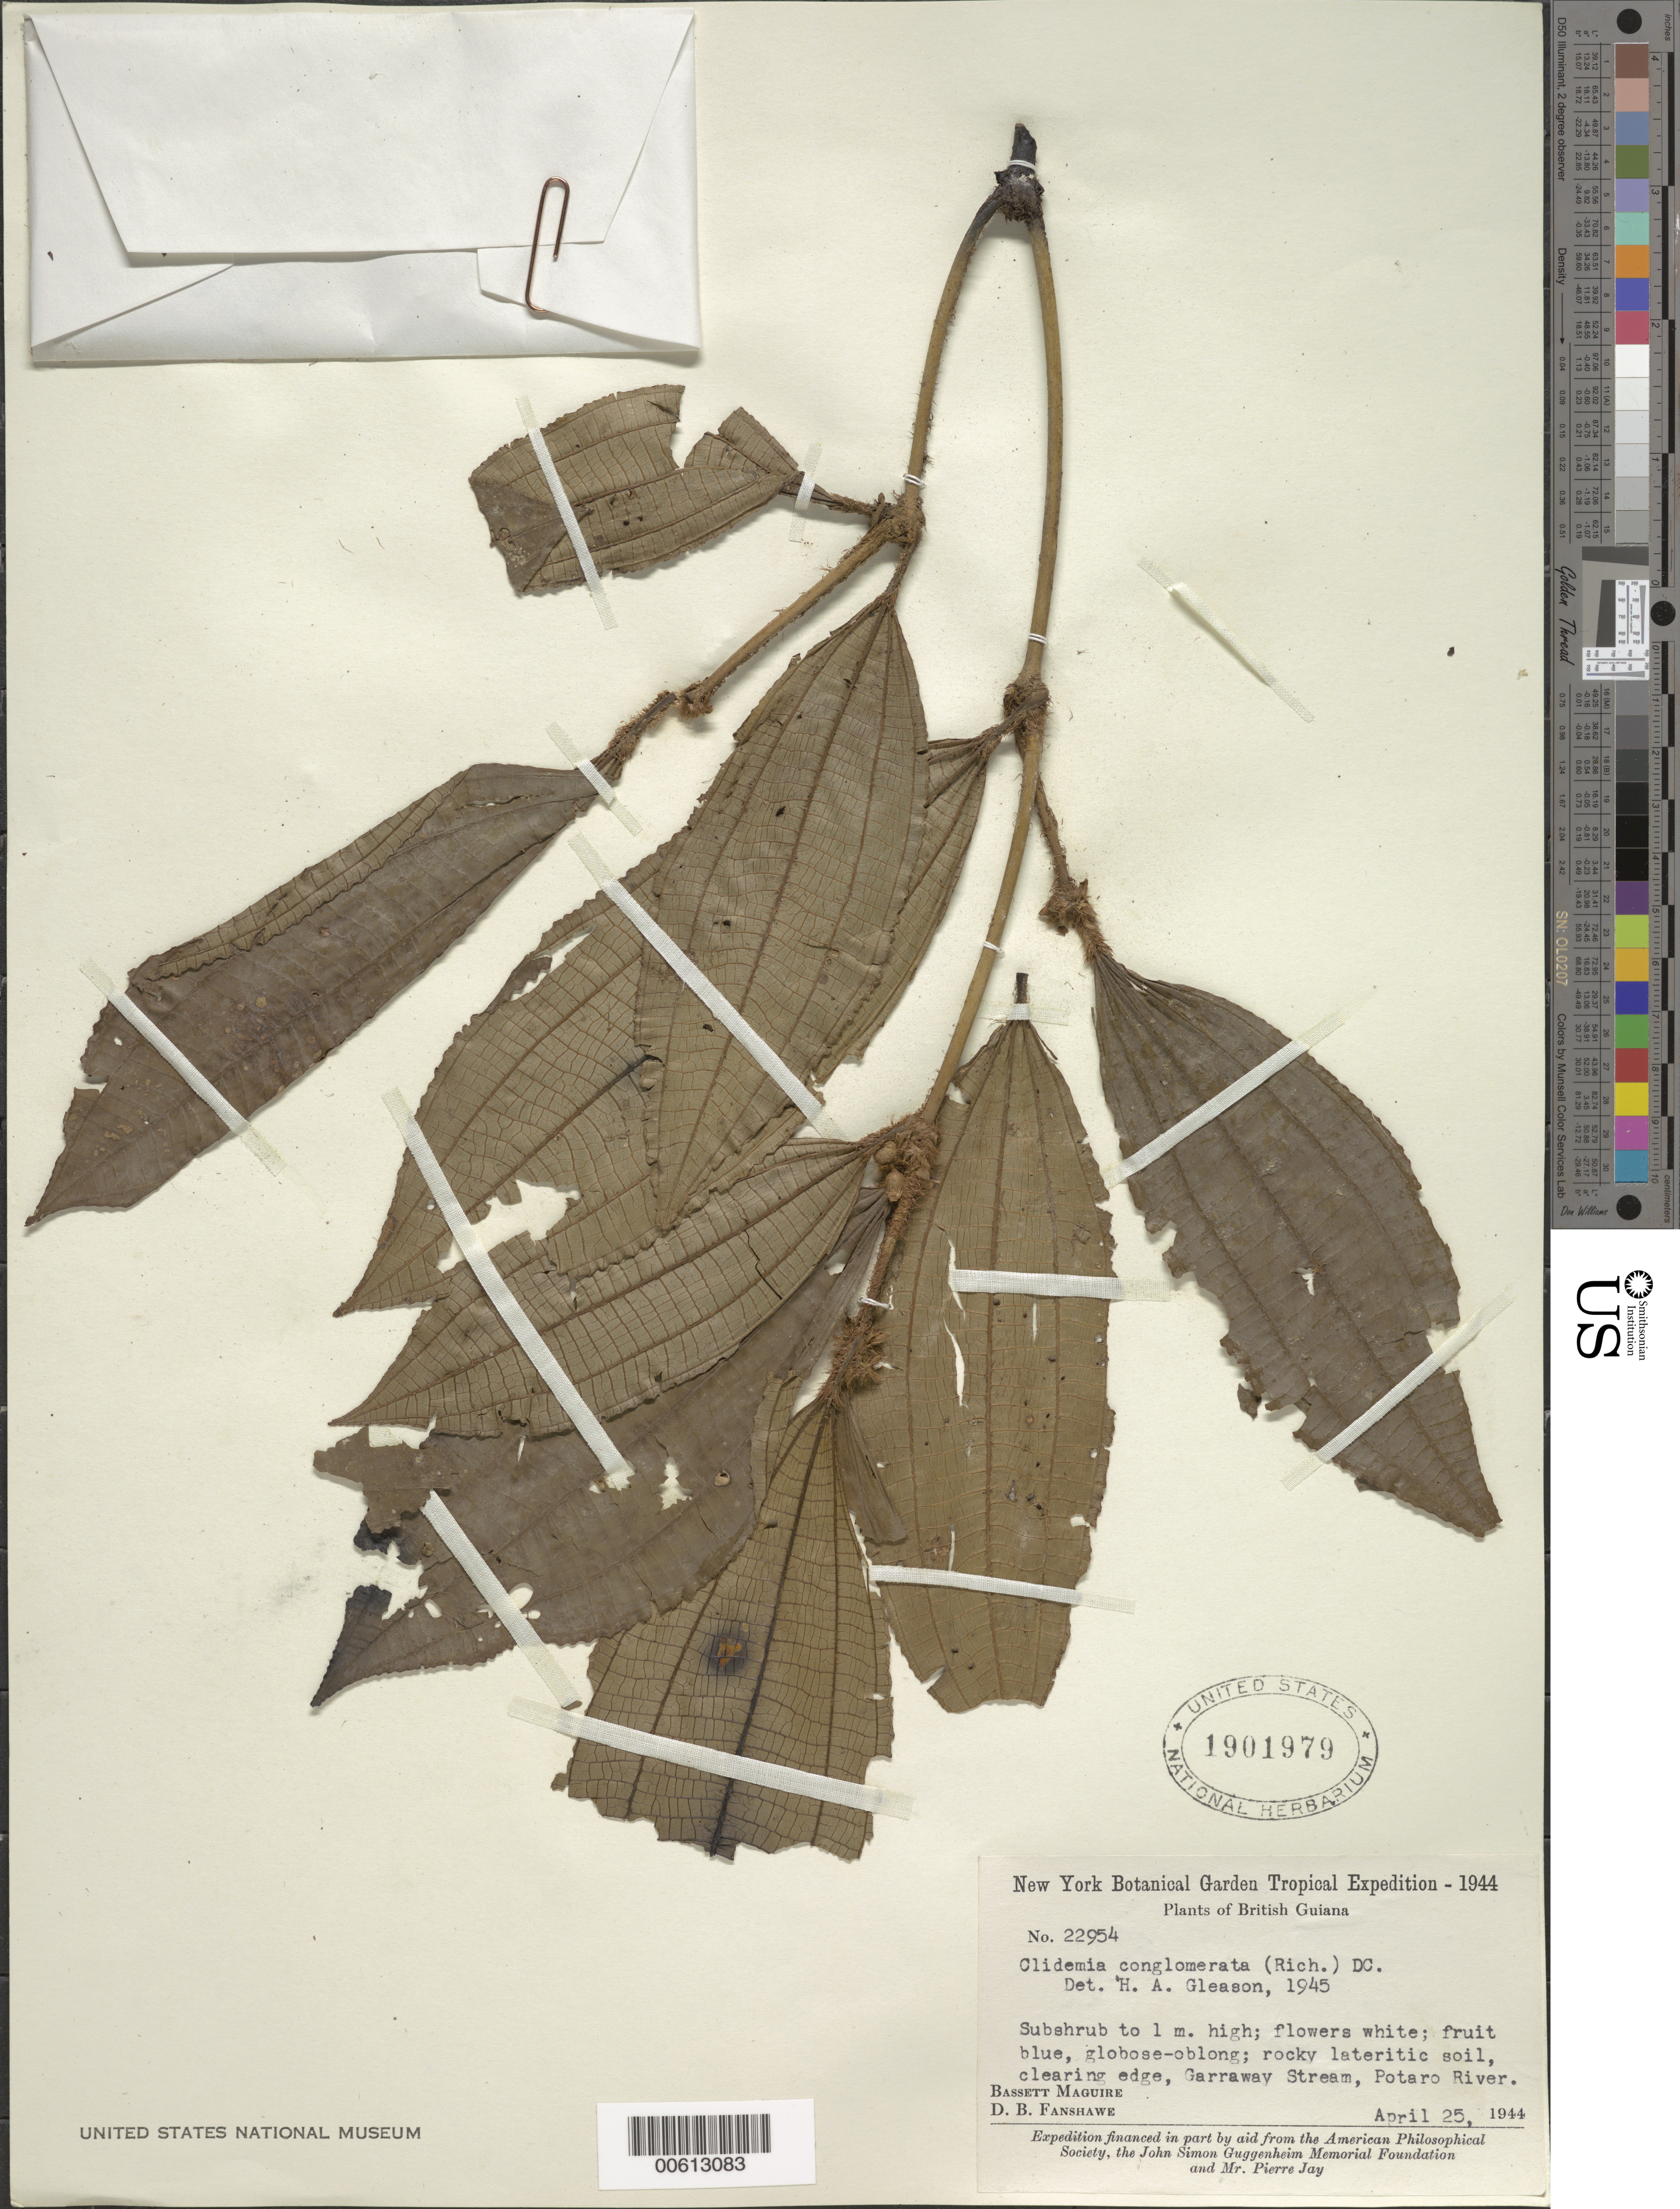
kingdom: Plantae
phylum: Tracheophyta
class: Magnoliopsida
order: Myrtales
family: Melastomataceae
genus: Clidemia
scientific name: Clidemia conglomerata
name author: DC.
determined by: Gleason, H. A.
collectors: B. Maguire & D. B. Fanshawe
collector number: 22954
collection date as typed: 25-Apr-44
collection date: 1944-04-25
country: Guyana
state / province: Potaro-Siparuni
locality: Garraway Stream, Potaro River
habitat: Rocky lateritic soil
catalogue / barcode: US 1901979